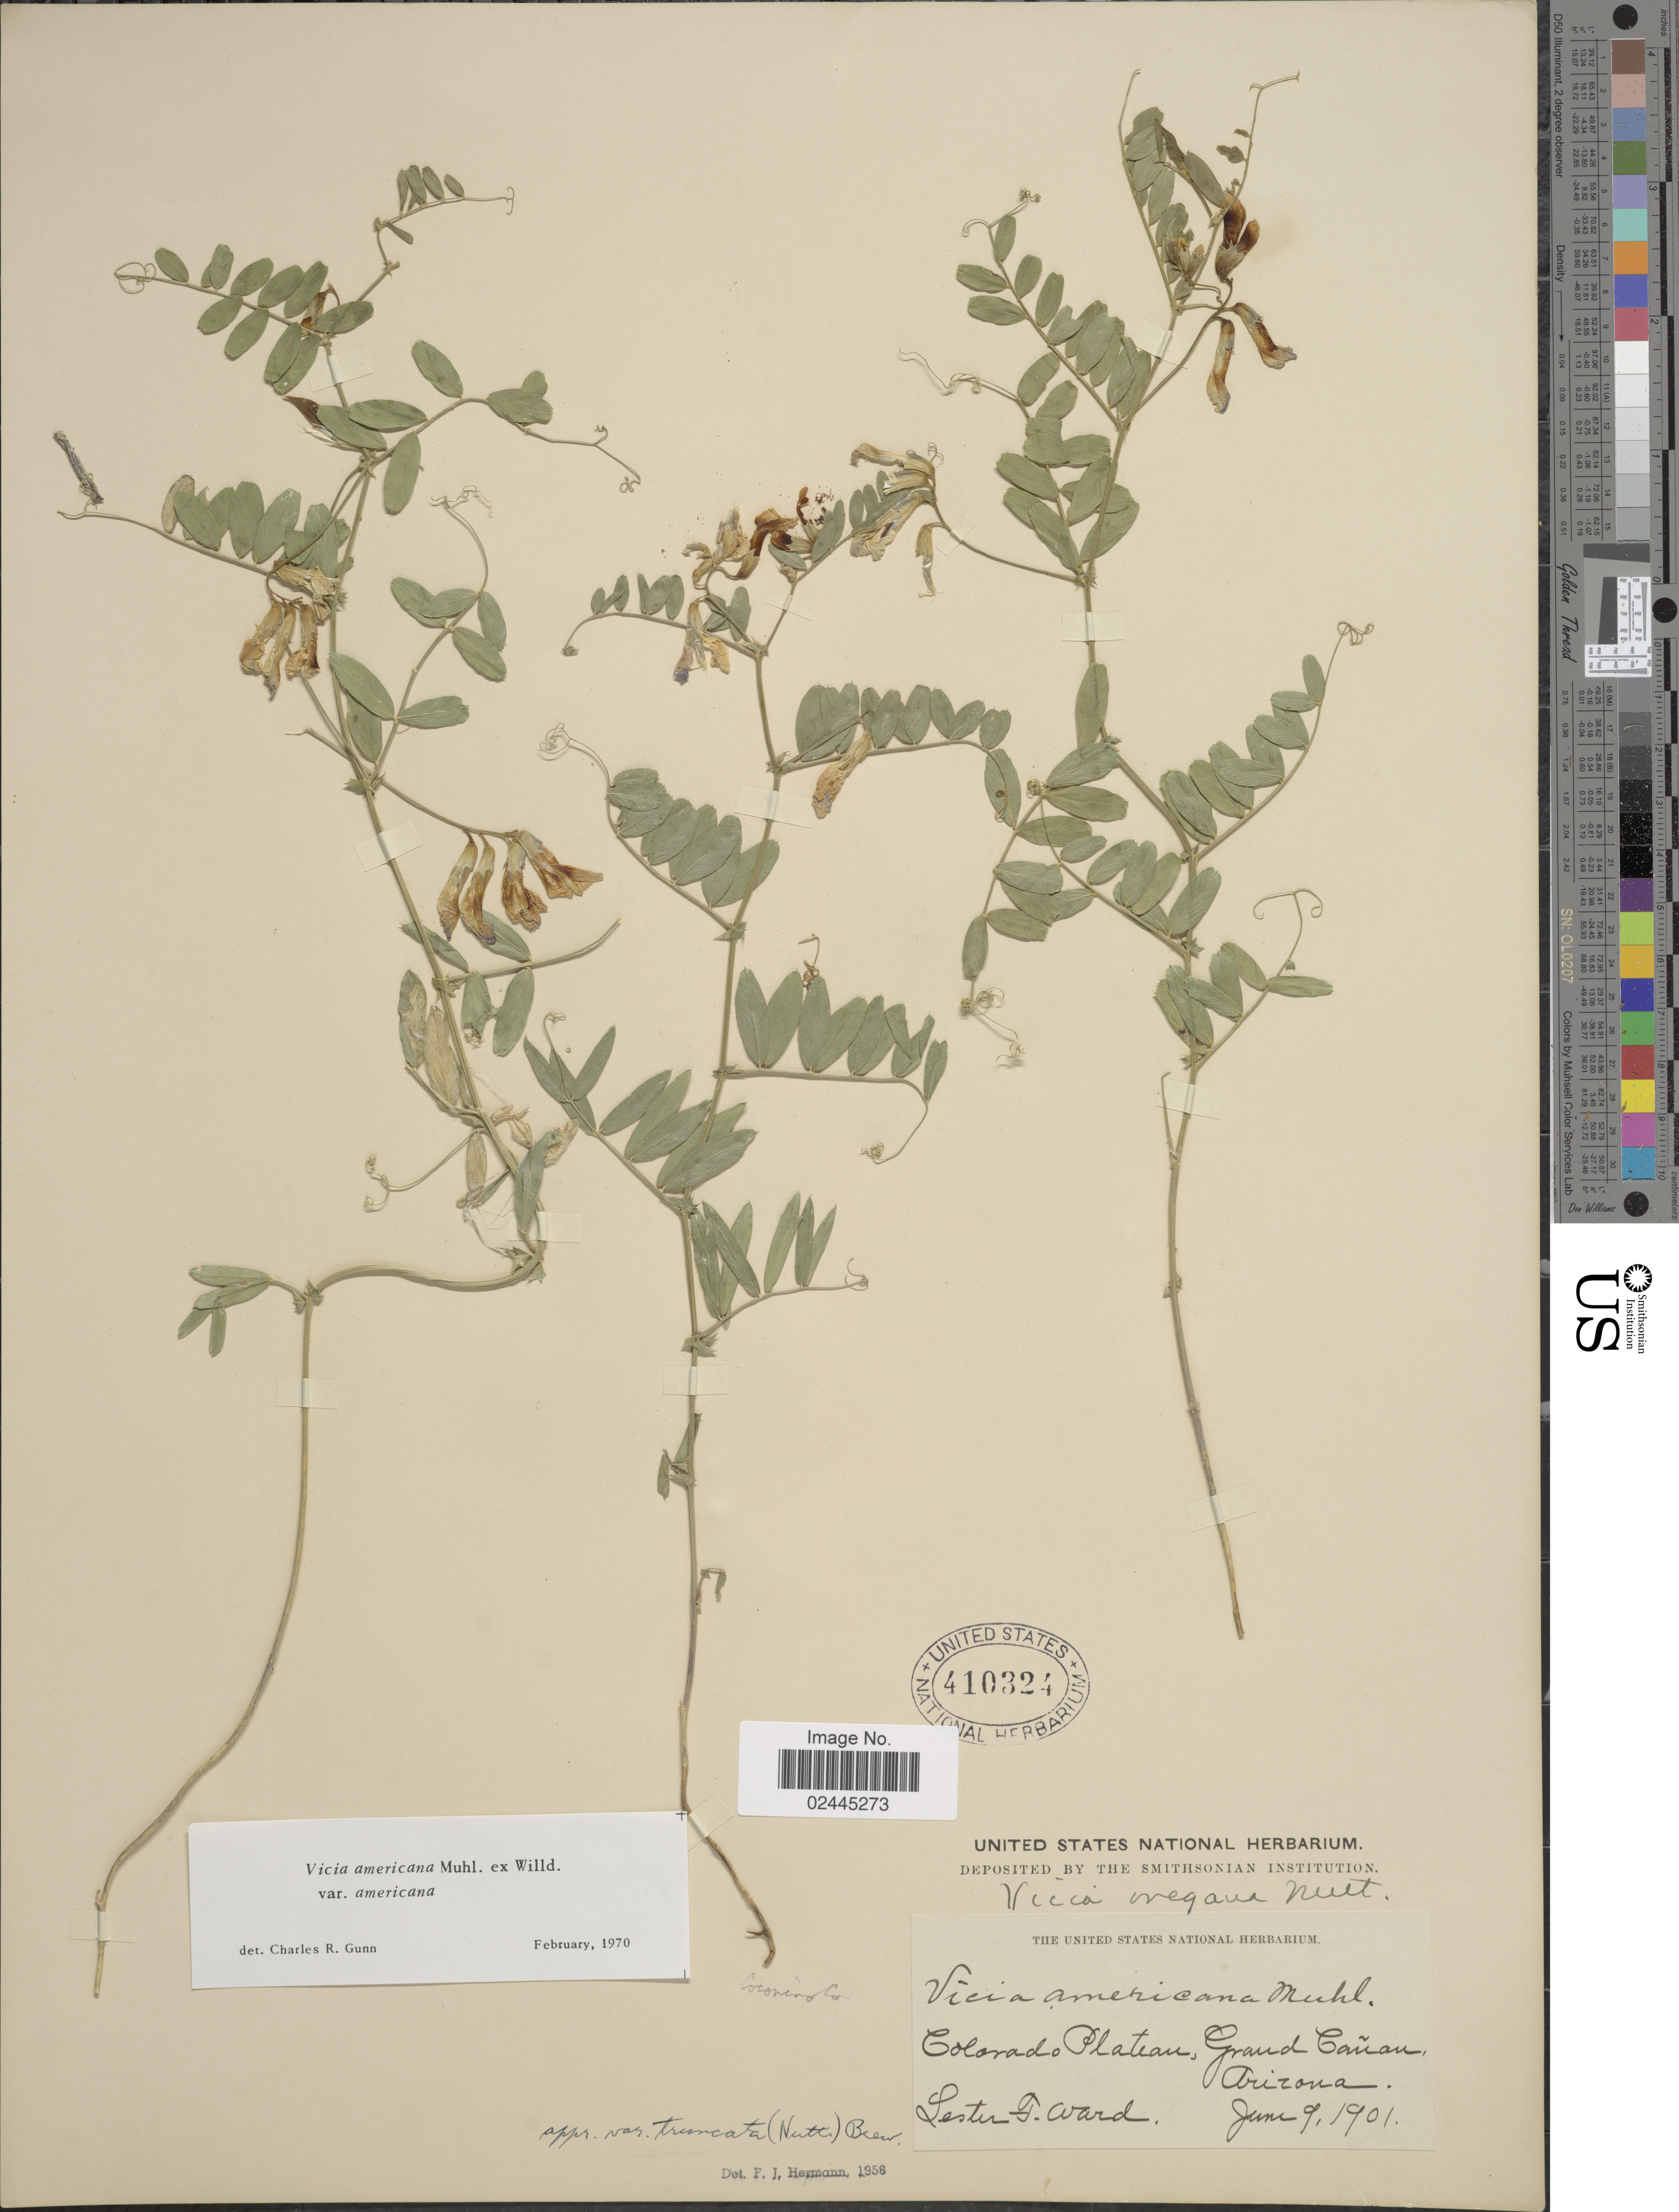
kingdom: Plantae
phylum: Tracheophyta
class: Magnoliopsida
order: Fabales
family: Fabaceae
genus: Vicia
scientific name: Vicia americana var. americana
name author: Muhl. ex Willd.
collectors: L. F. Ward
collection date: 1901-06-09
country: United States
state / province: Arizona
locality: Colorado Plateau, Grand Canon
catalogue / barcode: US 410324